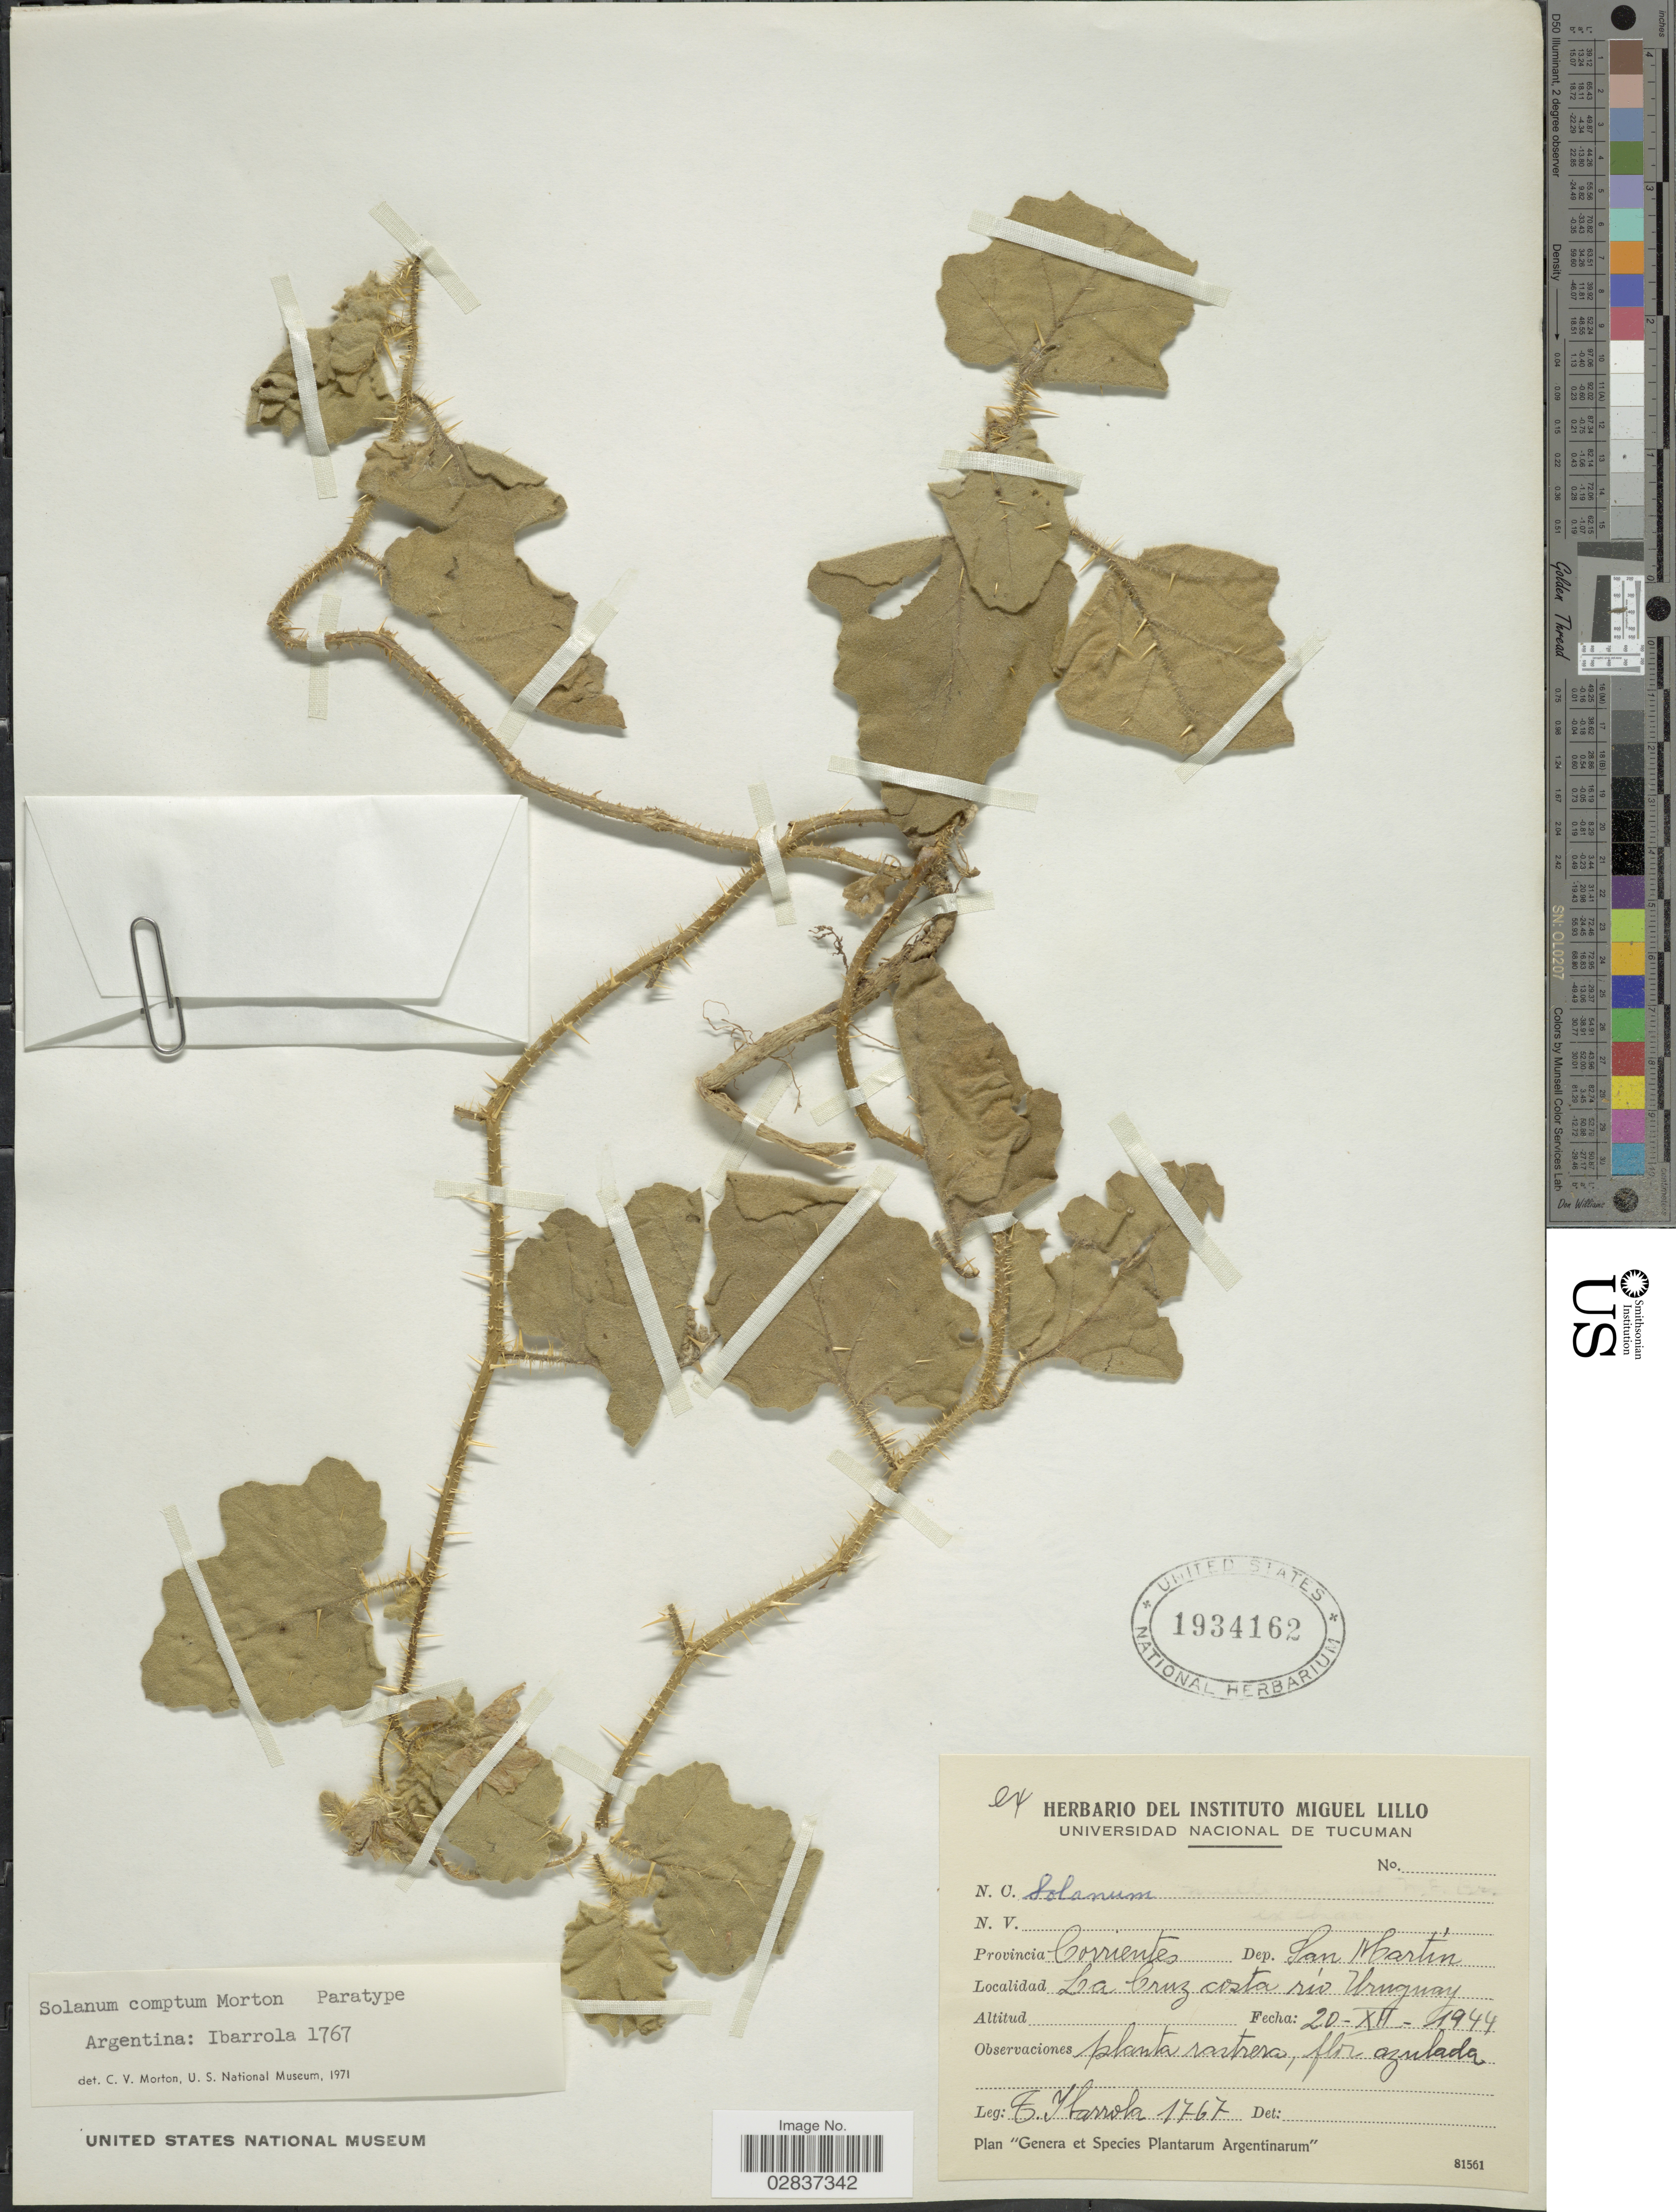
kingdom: Plantae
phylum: Tracheophyta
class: Magnoliopsida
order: Solanales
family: Solanaceae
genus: Solanum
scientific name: Solanum comptum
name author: C.V. Morton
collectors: T. Ibarrola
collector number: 1767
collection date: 1944-12-20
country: Argentina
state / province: Corrientes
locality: Provincia Corrientes, Dep. San Martín, La Cruz costa rio Uruguay.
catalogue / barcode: US 1934162